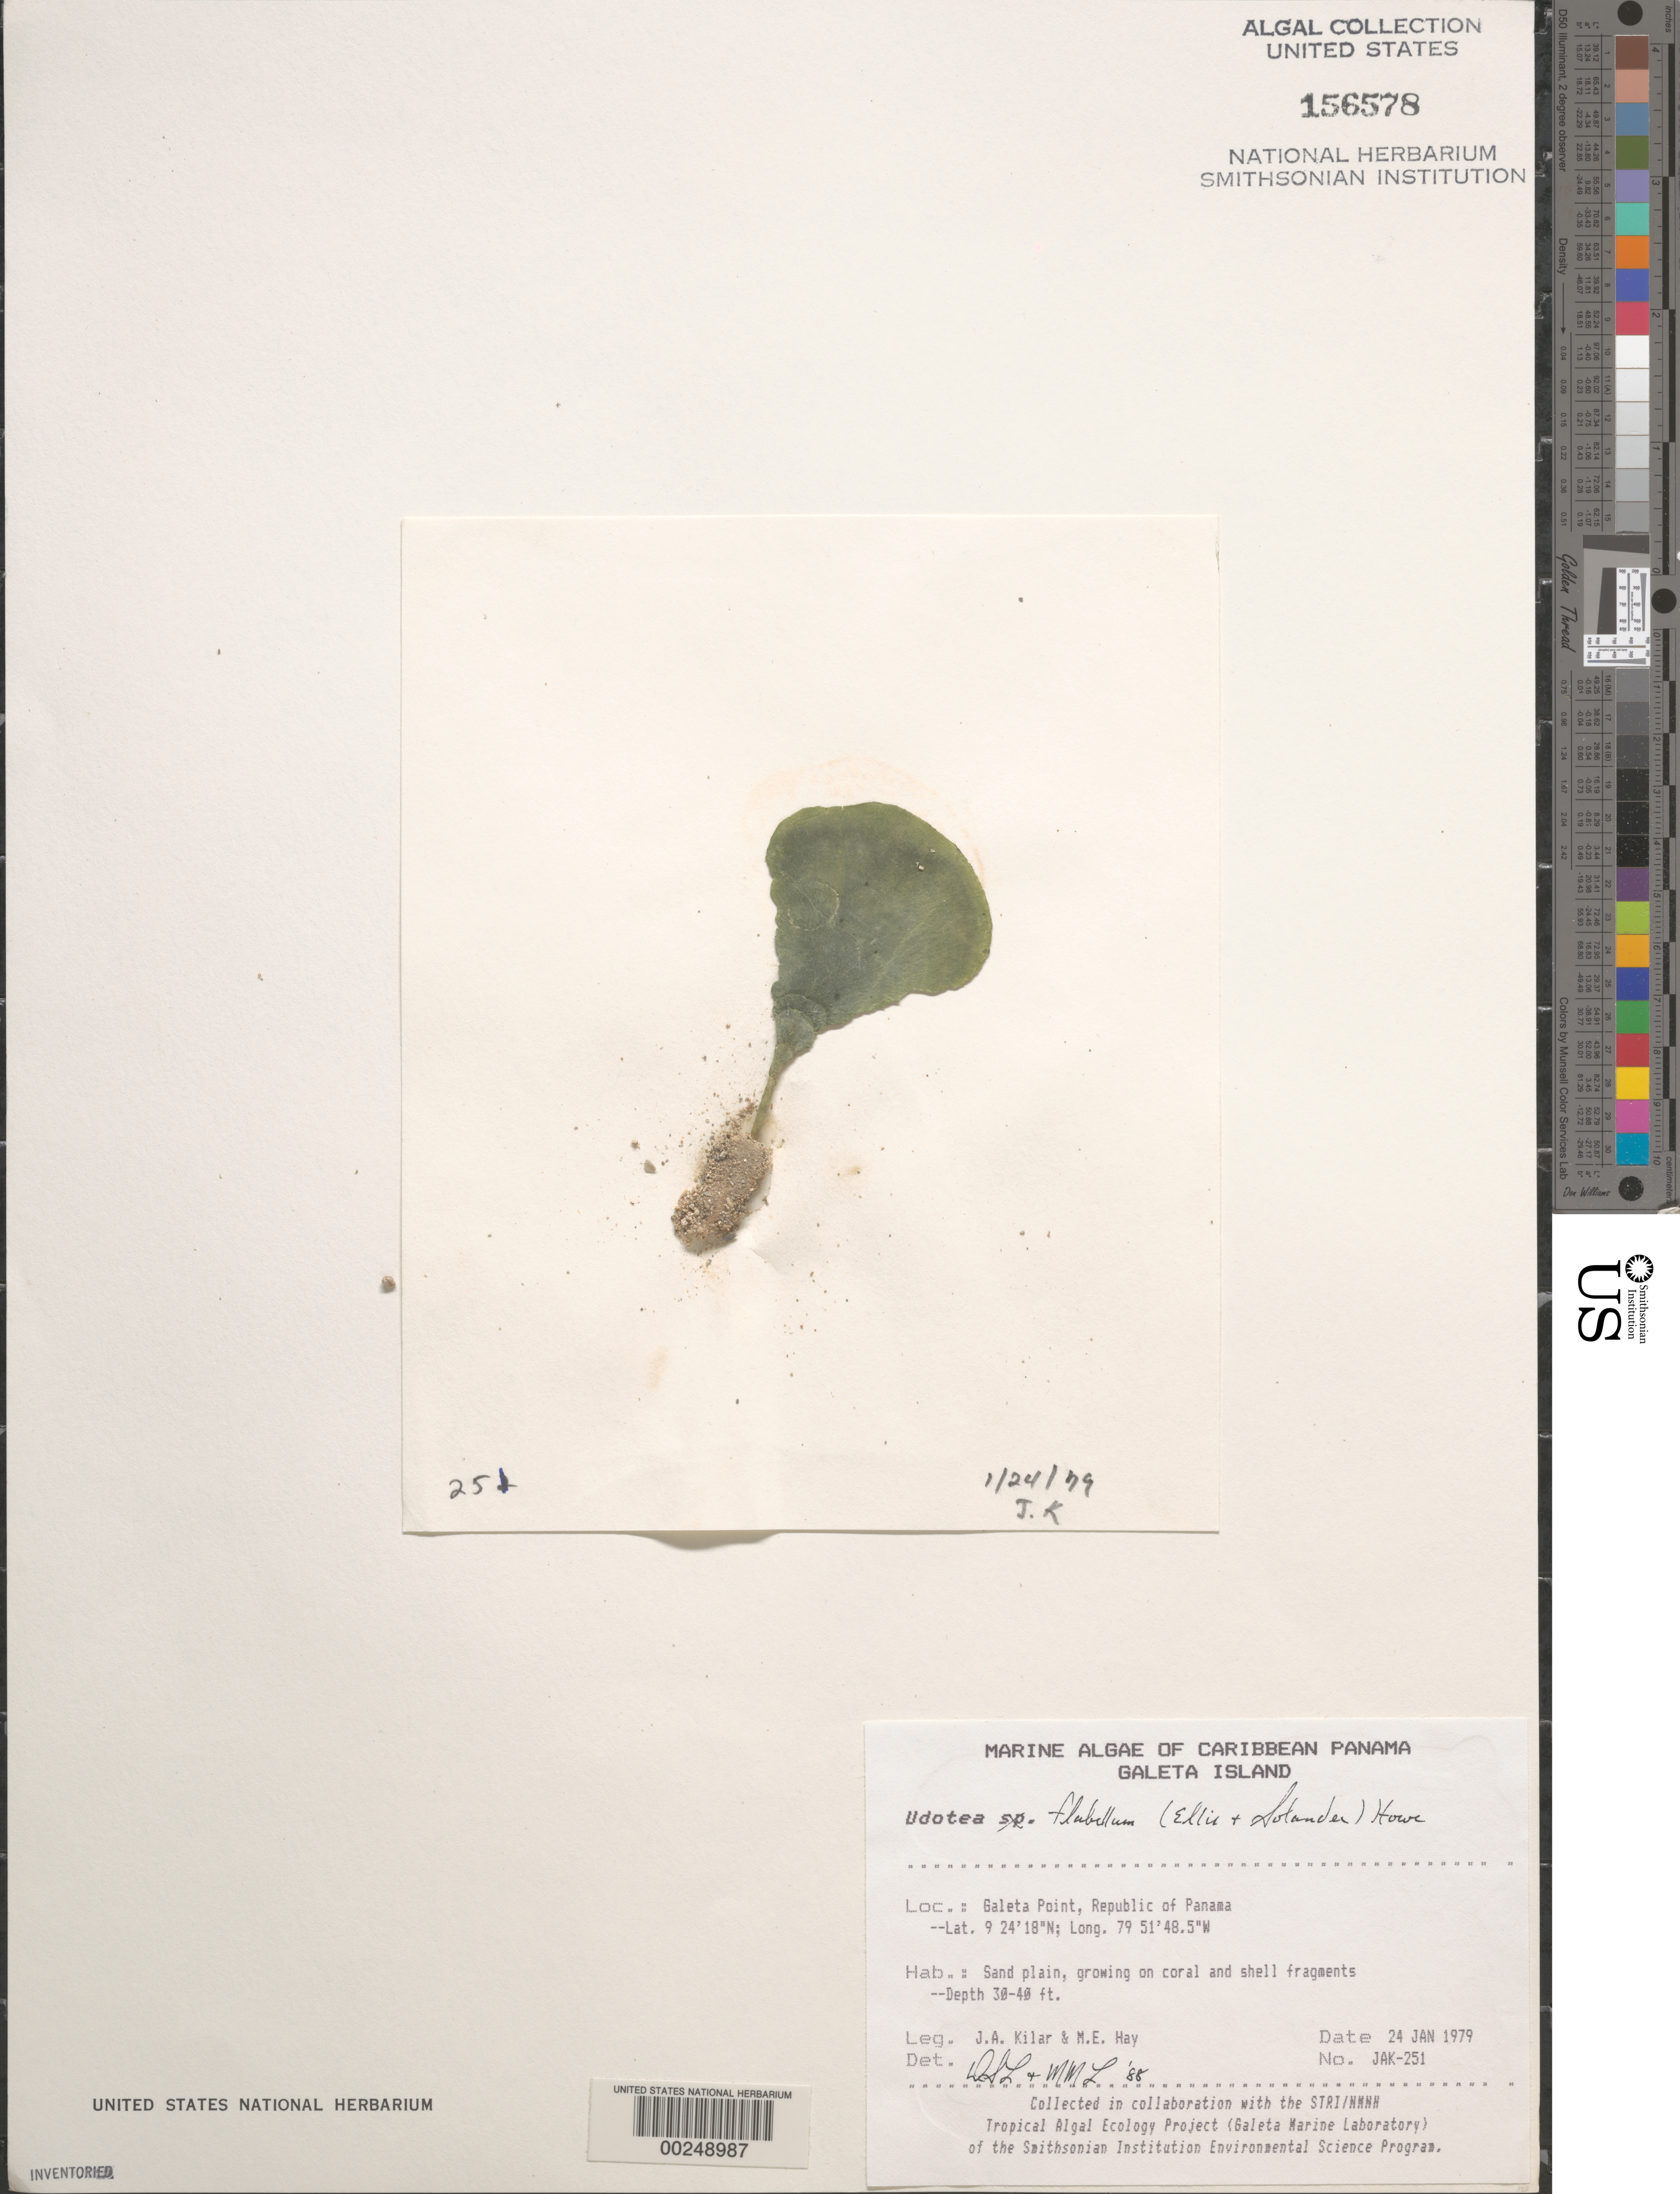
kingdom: Plantae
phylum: Chlorophyta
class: Ulvophyceae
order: Bryopsidales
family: Udoteaceae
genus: Udotea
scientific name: Udotea flabellum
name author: (J. Ellis & Sol.) M. Howe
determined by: Littler, D. S.; Littler, M. M.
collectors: J. A. Kilar & M. E. Hay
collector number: JAK-251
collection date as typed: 24 Jan 1979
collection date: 1979-01-24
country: Panama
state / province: Colón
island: Galeta Island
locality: Galeta Point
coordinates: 9 24' 18" N, 79 51' 48.5" W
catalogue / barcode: US 156578